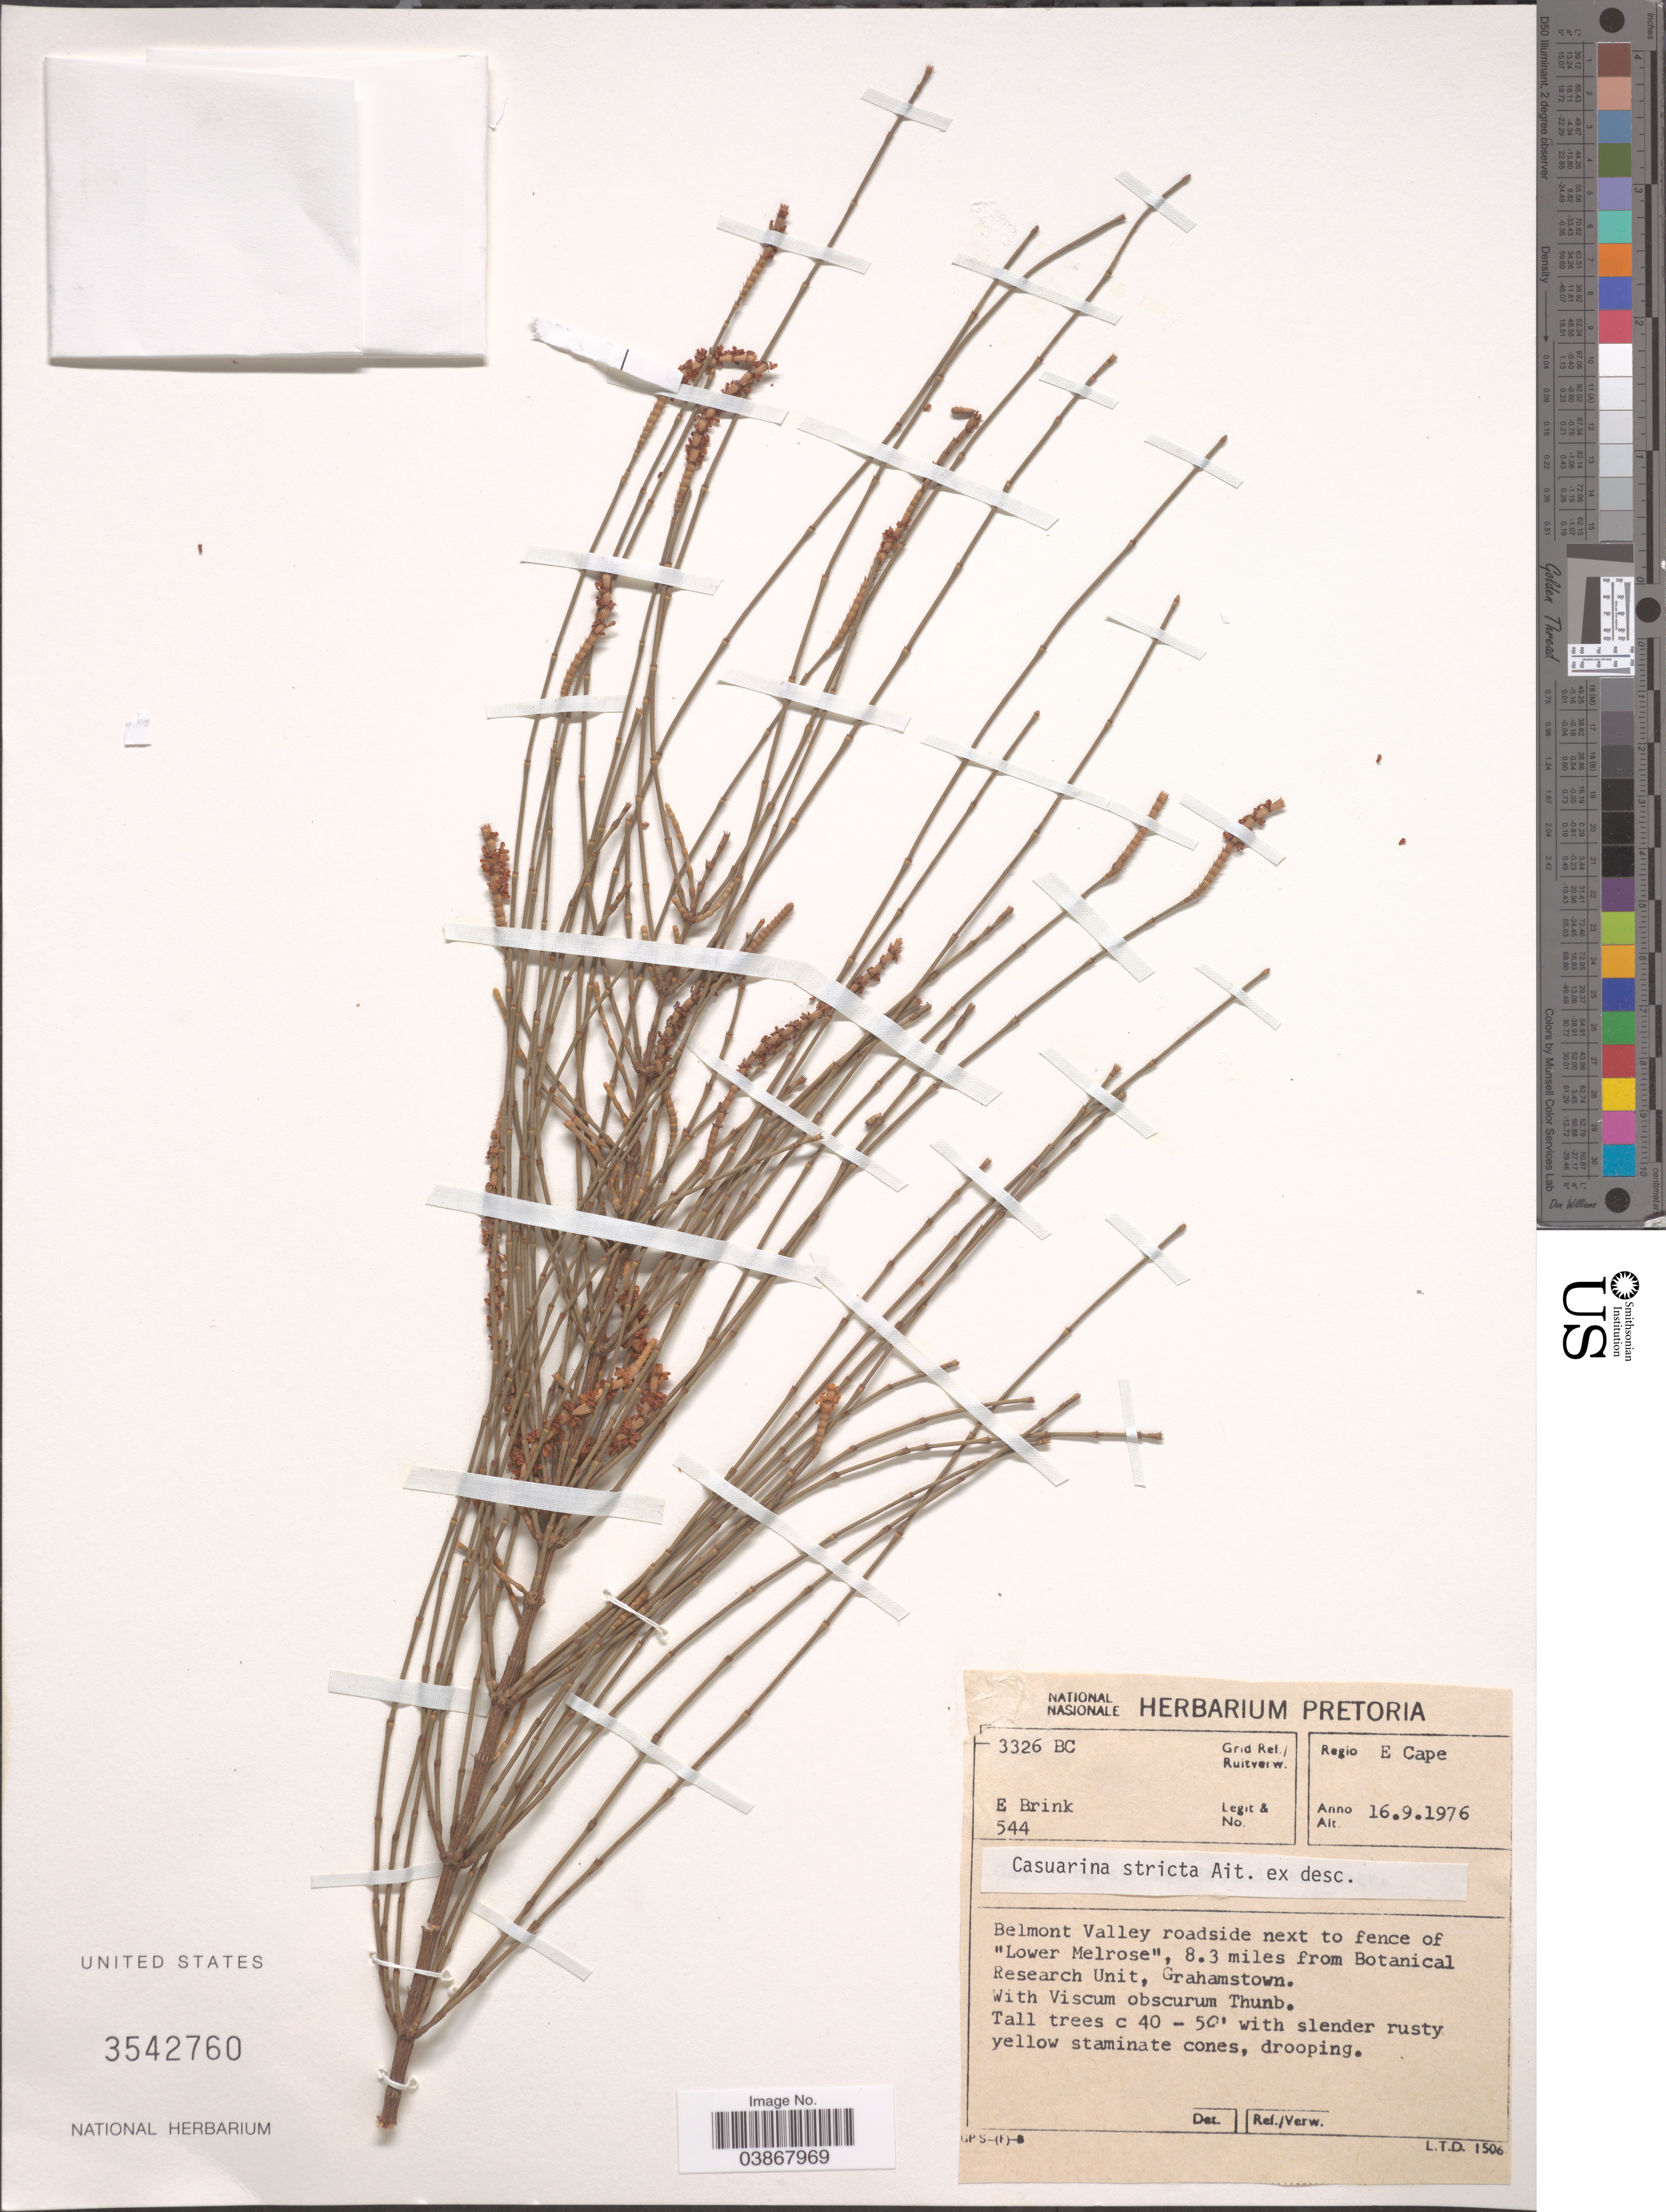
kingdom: Plantae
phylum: Tracheophyta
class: Magnoliopsida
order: Fagales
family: Casuarinaceae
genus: Casuarina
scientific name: Casuarina stricta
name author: Aiton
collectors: E. Brink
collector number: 544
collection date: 1976-09-16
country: South Africa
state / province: Eastern Cape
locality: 3326 BC Grid Ref./Ruitverw. Regio E Cape. Belmont Valley roadside next to fence of "Lower Melrose", 8.3 miles from Botanical Research Unit, Grahamstown.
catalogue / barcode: US 3542760